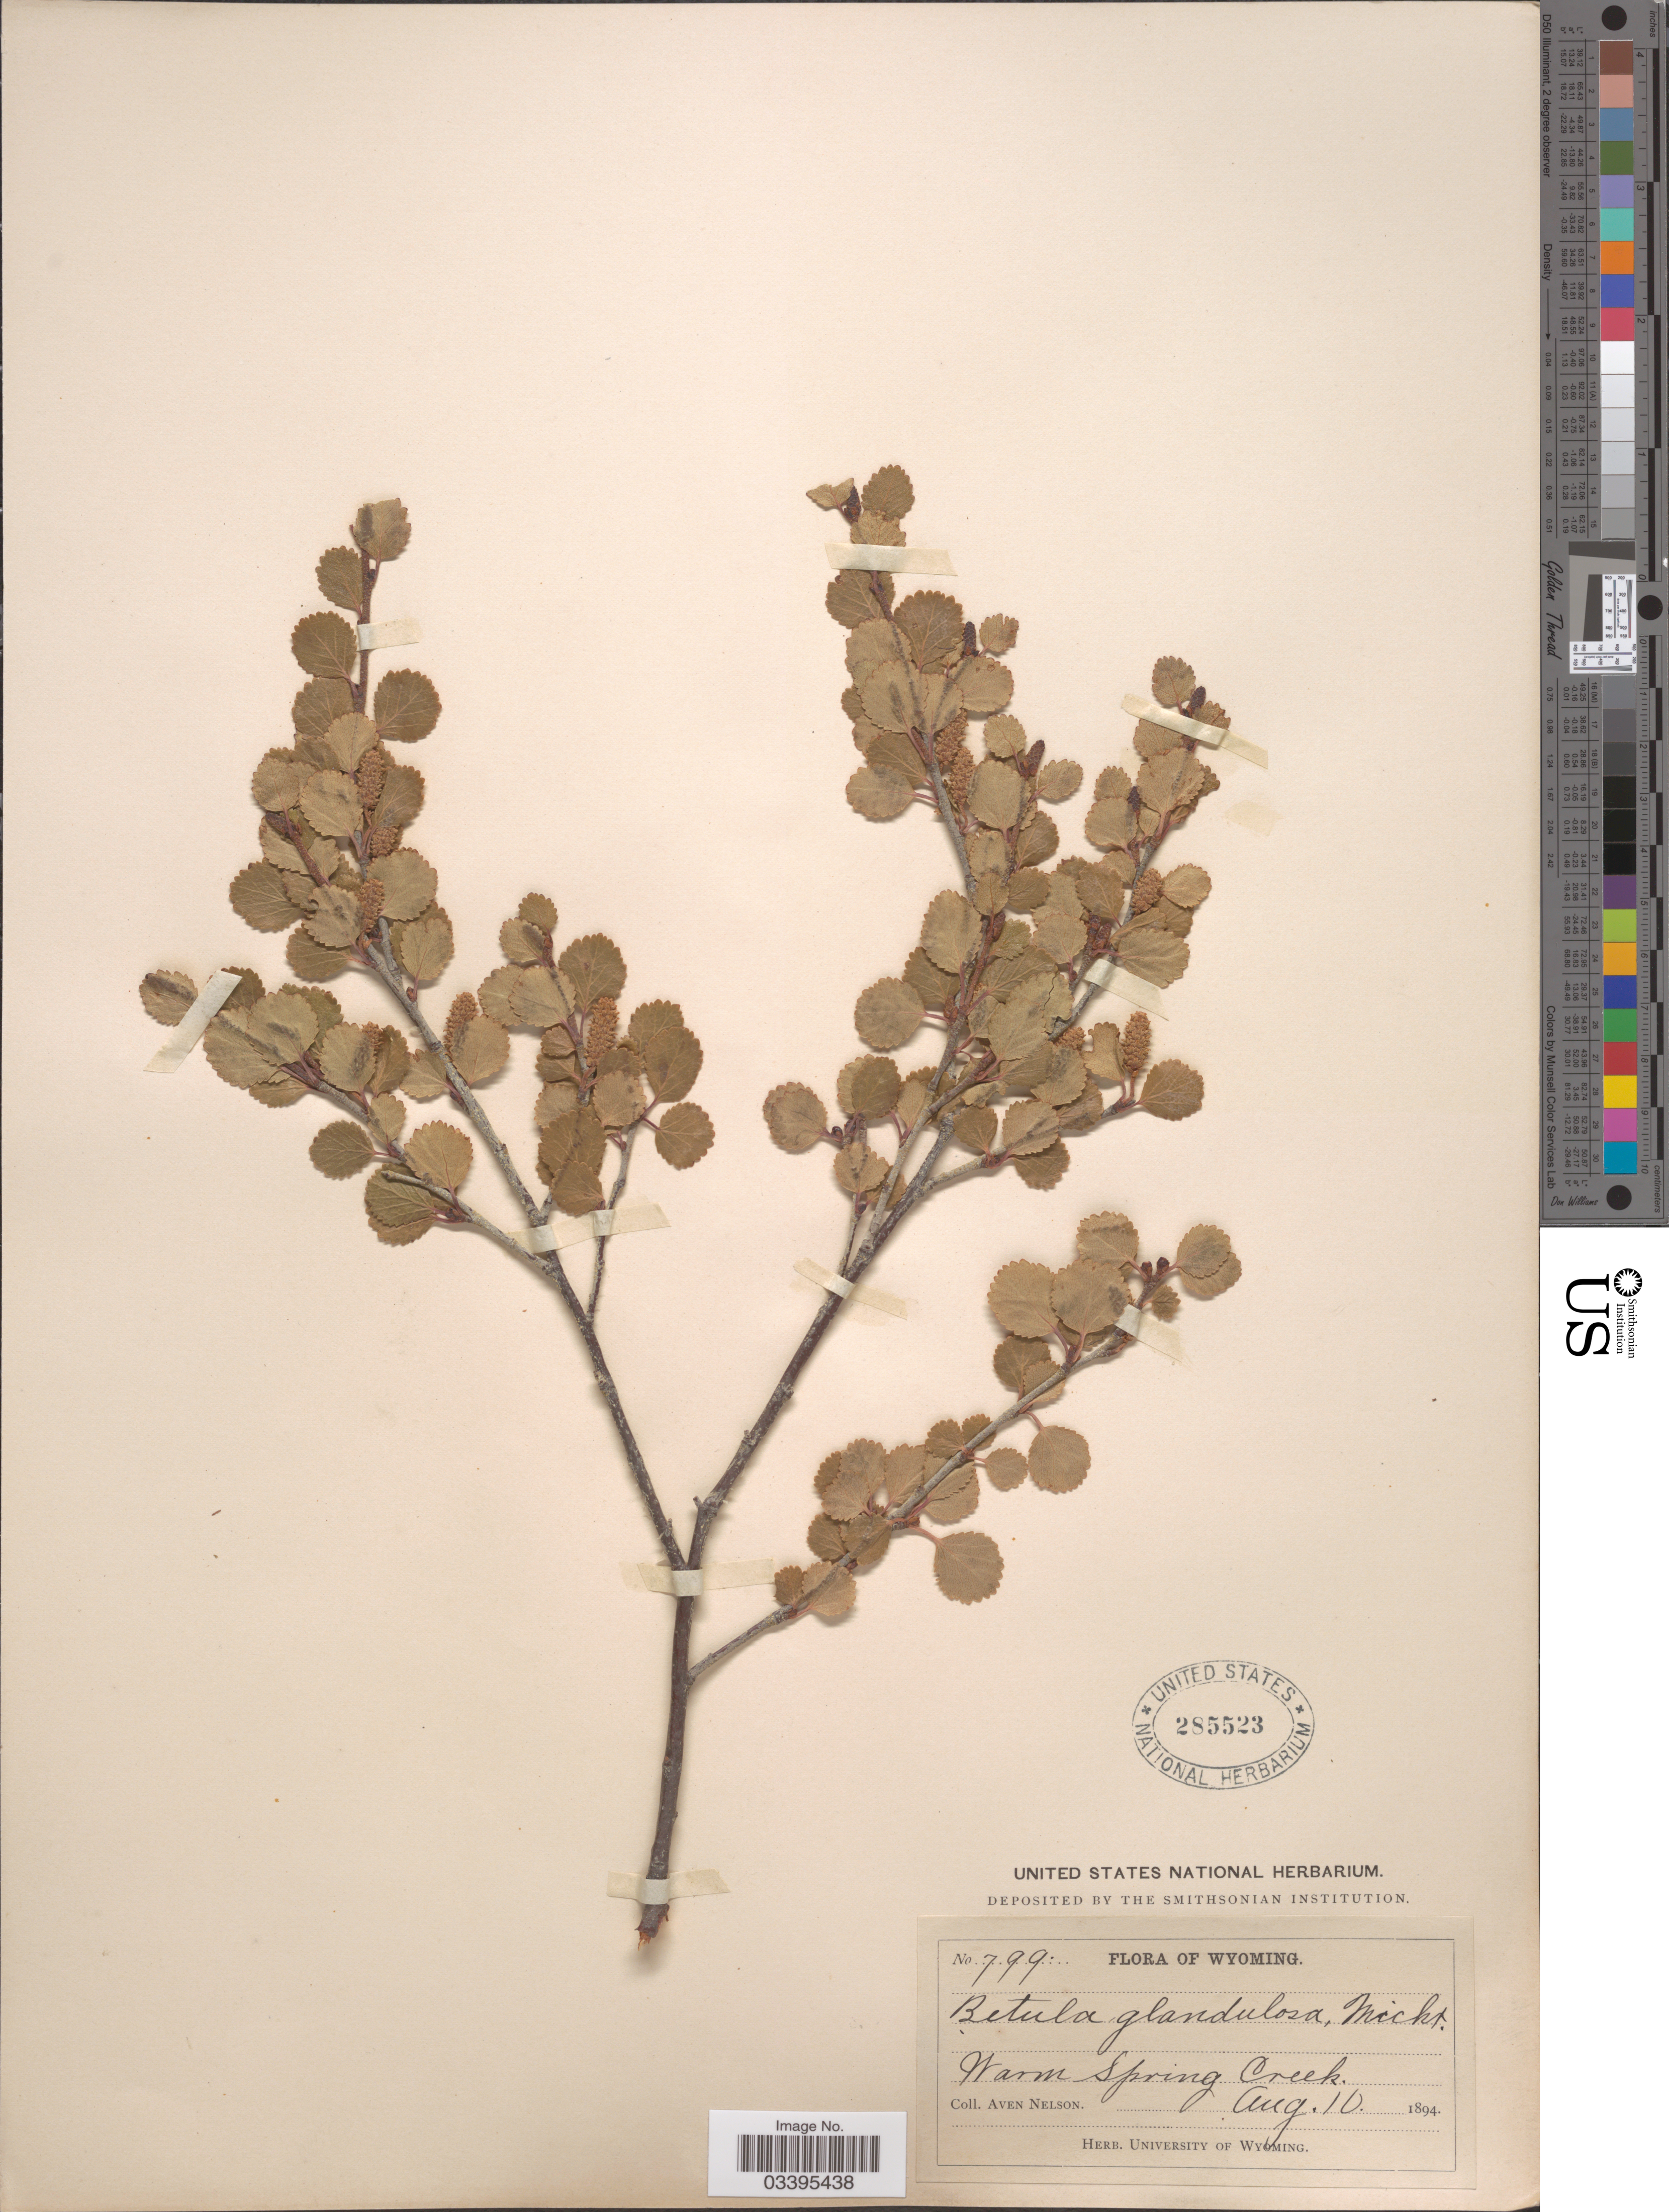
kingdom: Plantae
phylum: Tracheophyta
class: Magnoliopsida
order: Fagales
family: Betulaceae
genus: Betula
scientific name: Betula glandulosa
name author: Michx.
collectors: A. Nelson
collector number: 799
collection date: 1894-08-10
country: United States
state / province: Wyoming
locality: Warm Spring Creek.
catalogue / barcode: US 285523